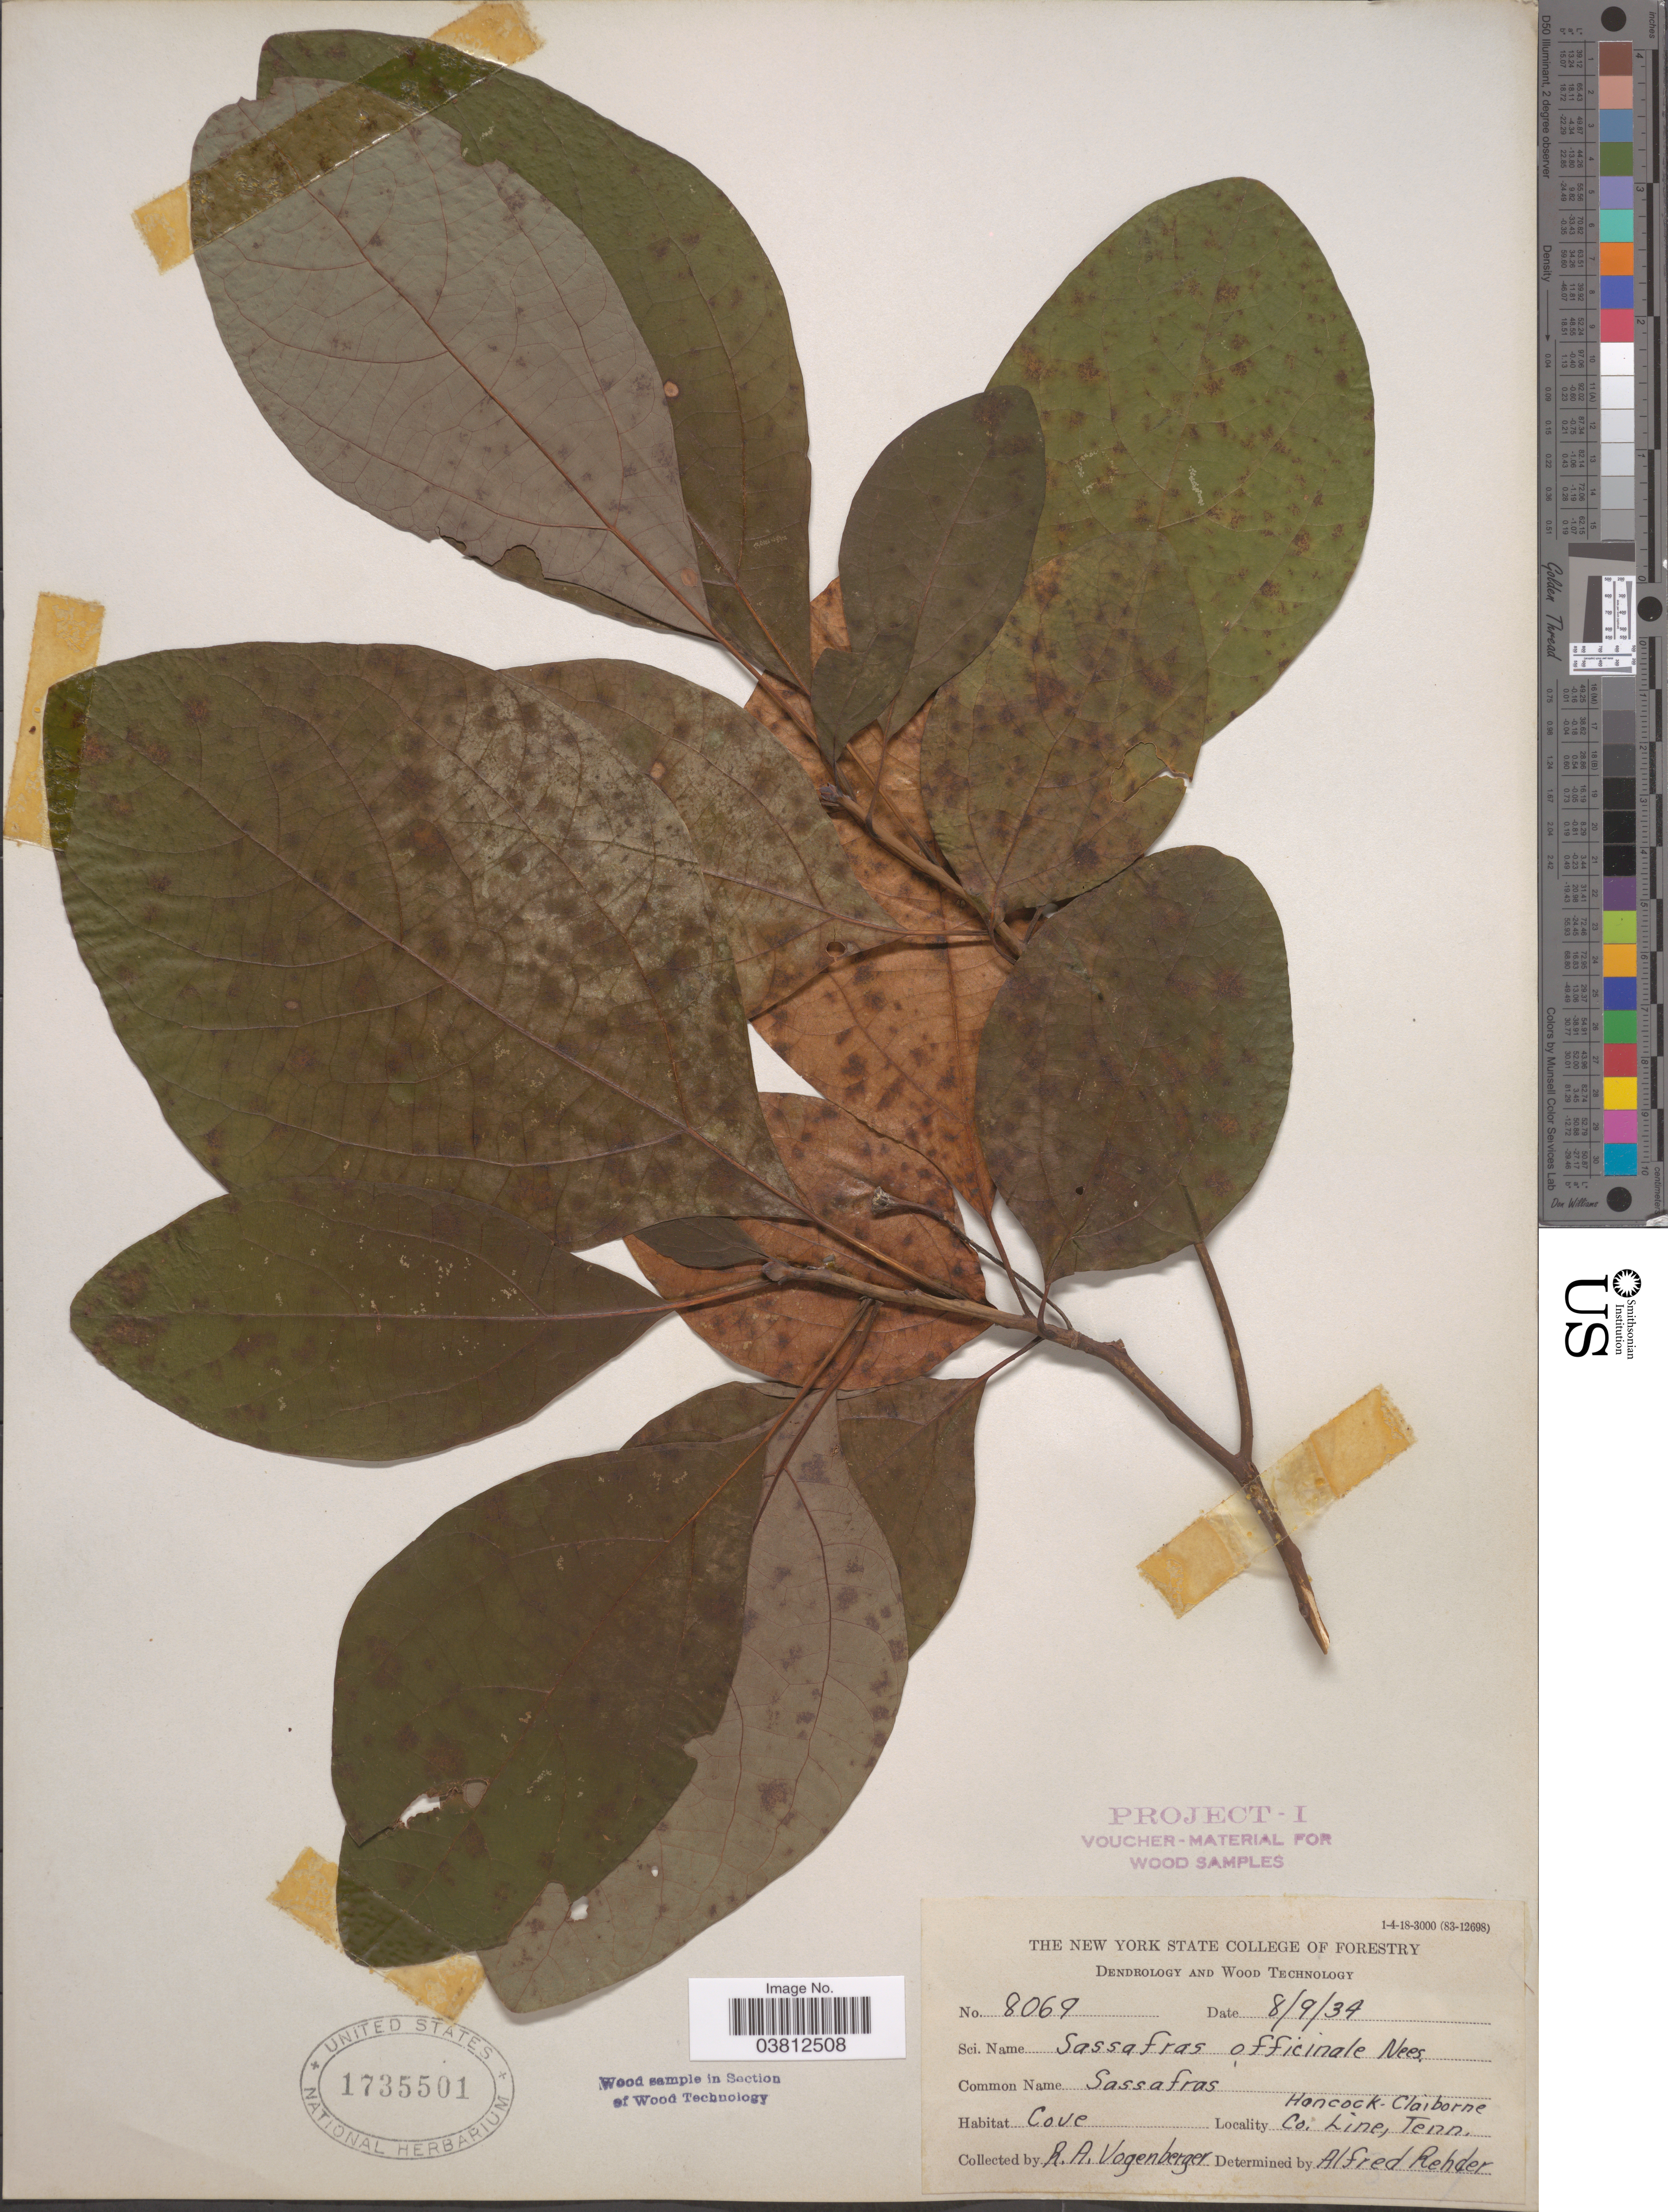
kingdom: Plantae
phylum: Tracheophyta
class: Magnoliopsida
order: Laurales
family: Lauraceae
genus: Sassafras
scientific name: Sassafras albidum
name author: (Nutt.) Nees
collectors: R. Vogenberger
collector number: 8069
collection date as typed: Transcribed d/m/y: 9/8/34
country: United States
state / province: Tennessee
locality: Cove. Hancock-Claiborne Co. Line.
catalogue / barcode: US 1735501